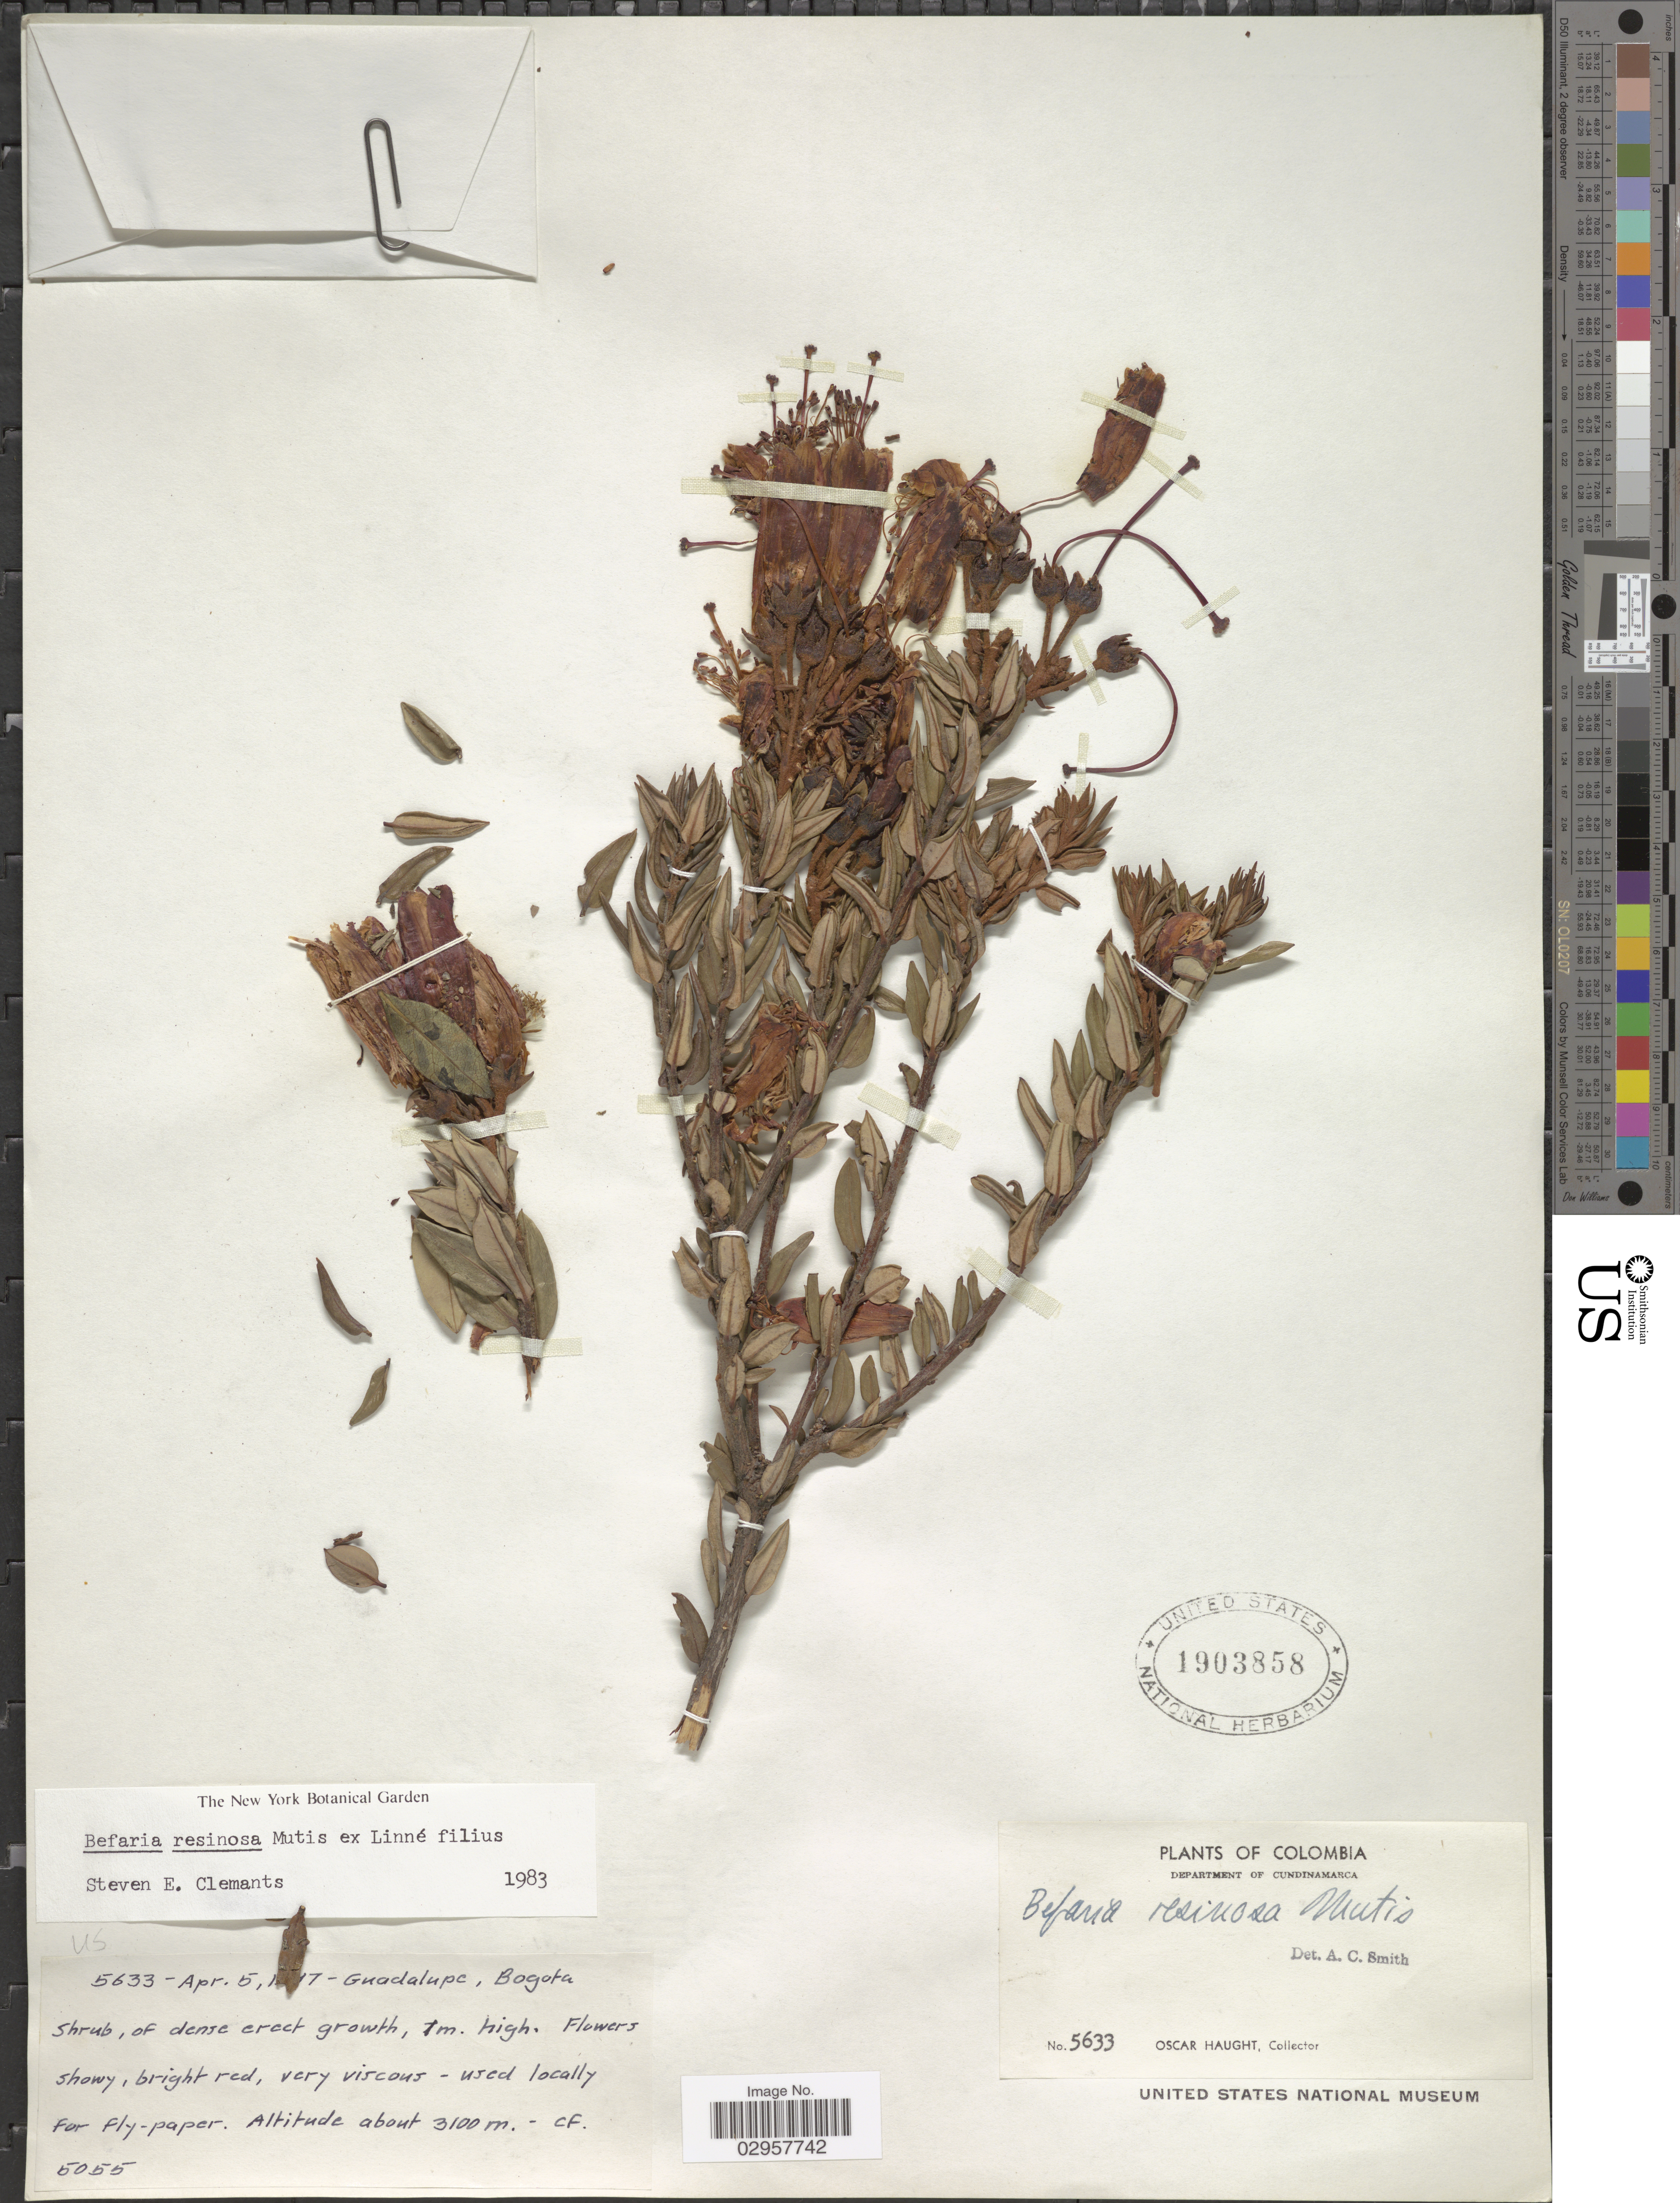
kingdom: Plantae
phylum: Tracheophyta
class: Magnoliopsida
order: Ericales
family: Ericaceae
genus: Befaria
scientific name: Befaria resinosa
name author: Mutis ex L. f.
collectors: O. L. Haught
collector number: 5633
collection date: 1917-04-05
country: Colombia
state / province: Cundinamarca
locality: Department of Cundinamarca. Guadalupe.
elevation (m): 3100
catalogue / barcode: US 1903858